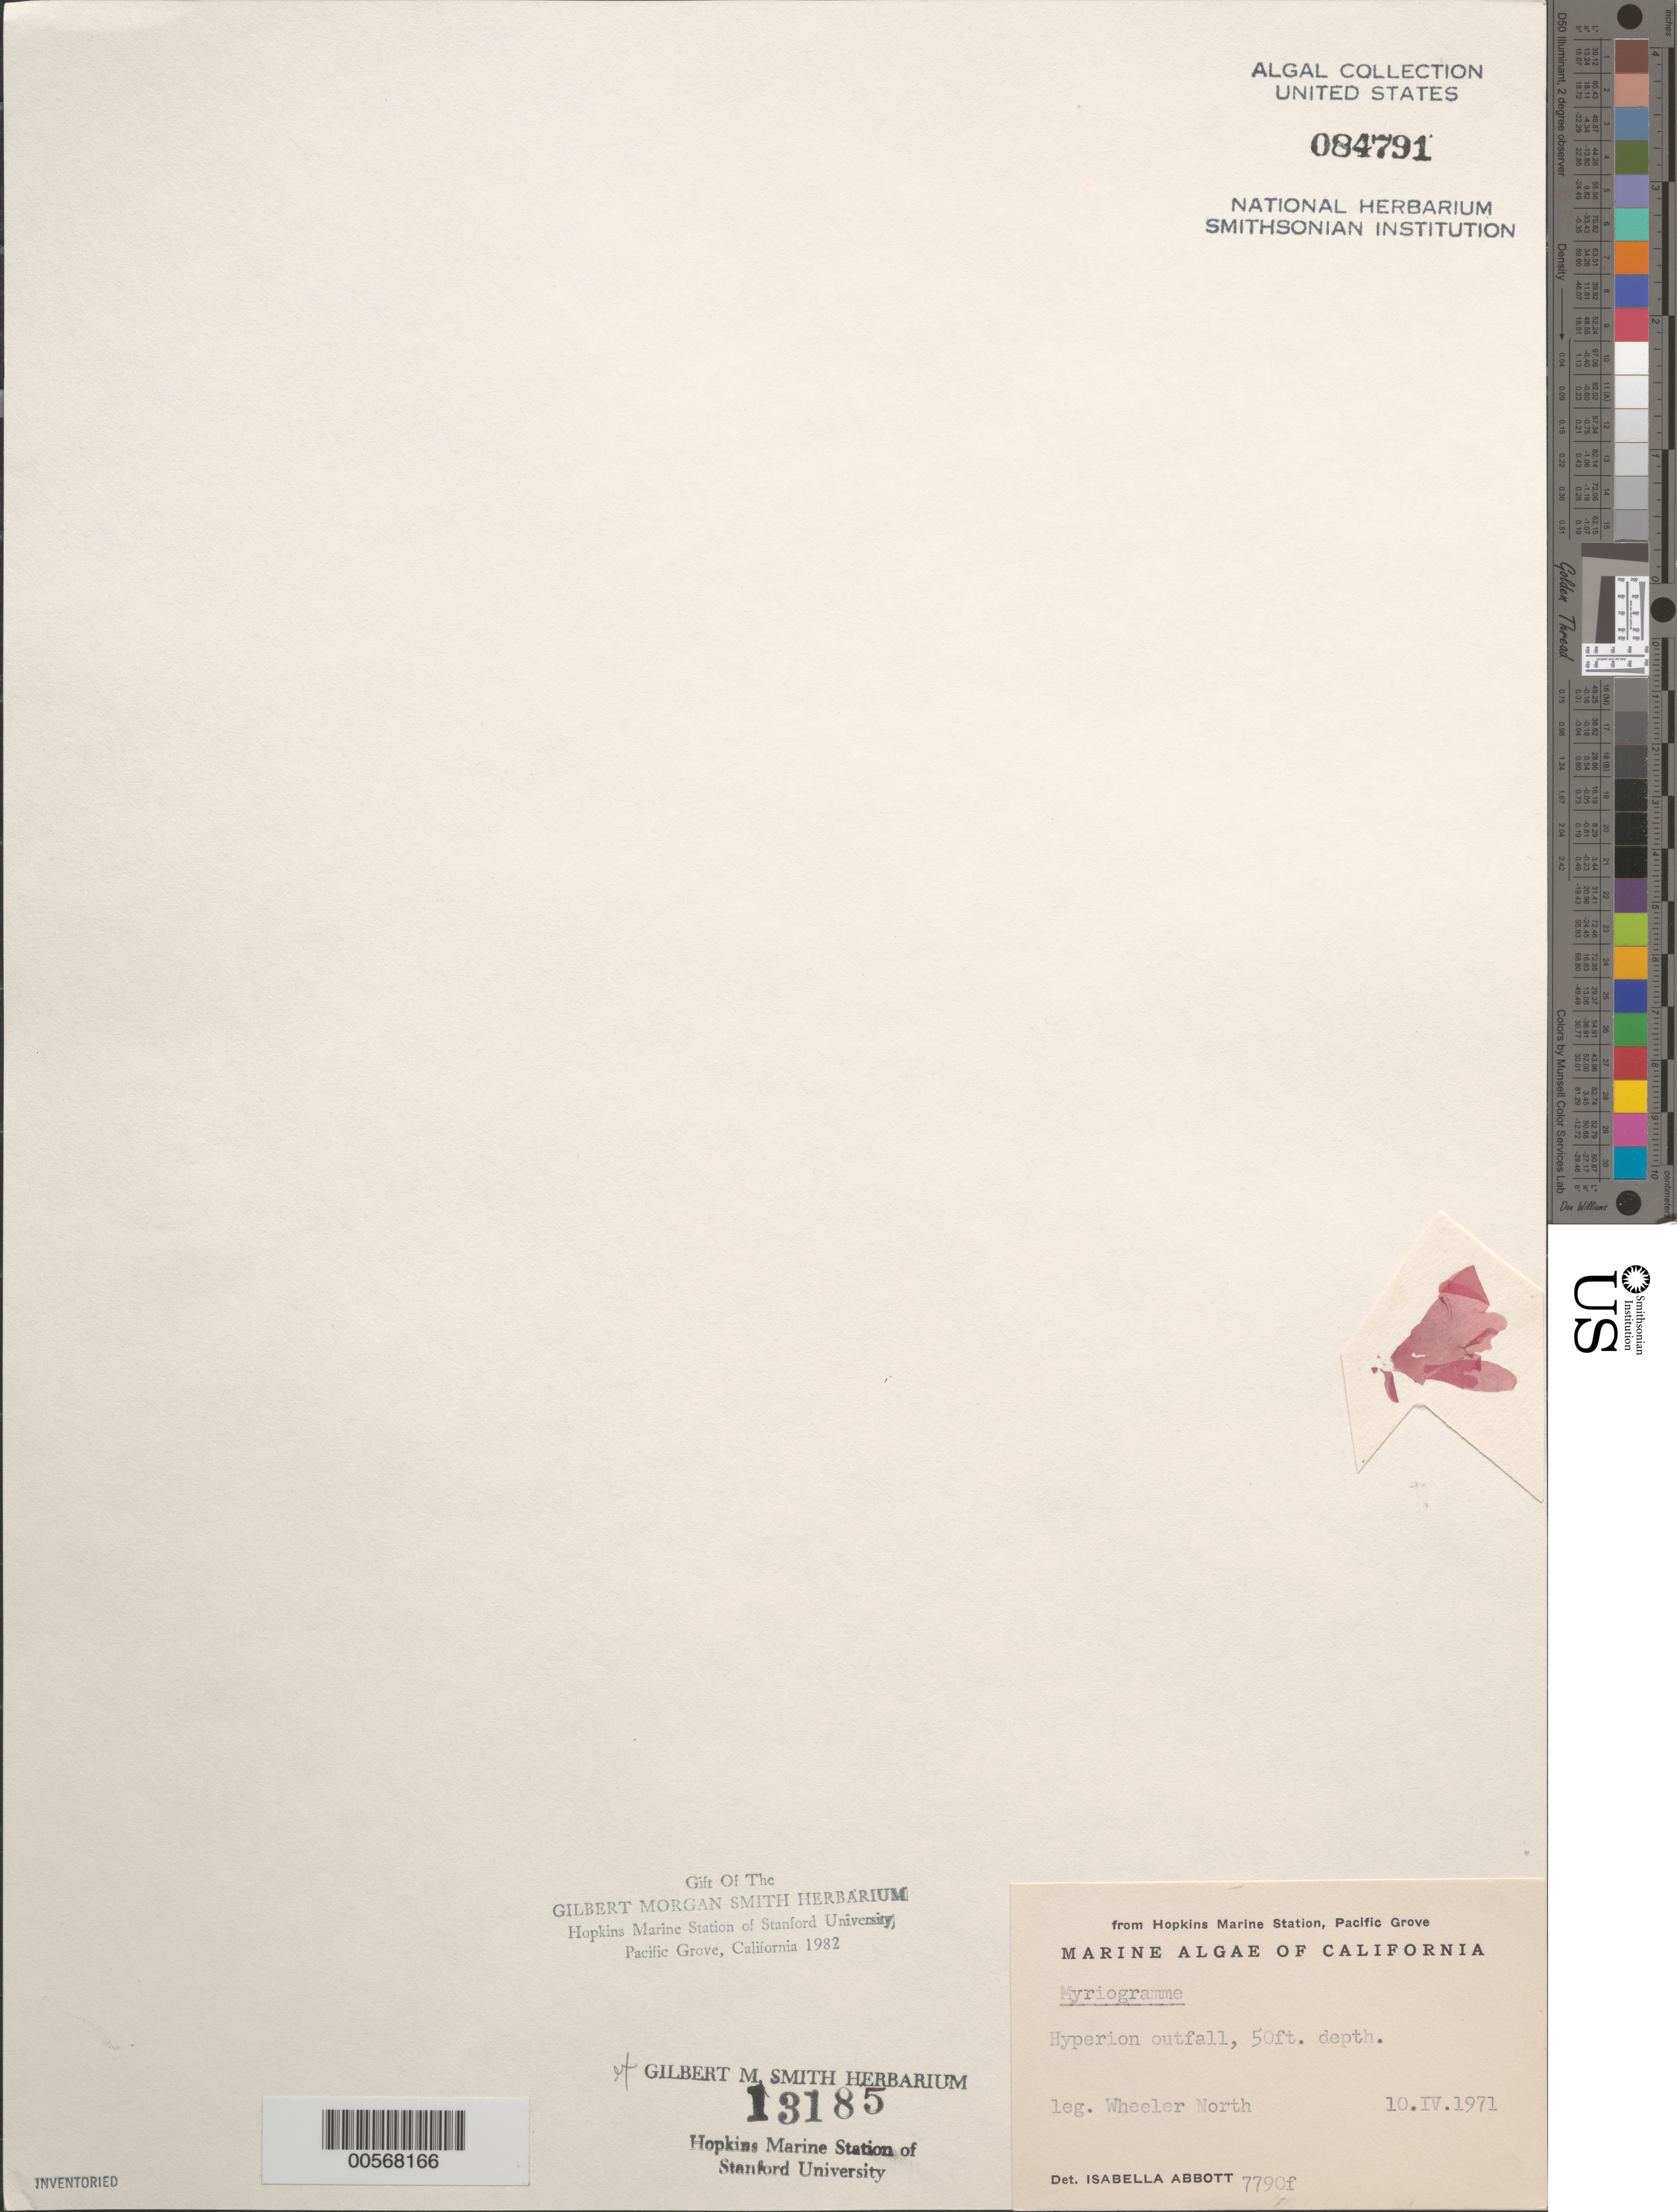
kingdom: Plantae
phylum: Rhodophyta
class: Florideophyceae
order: Ceramiales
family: Delesseriaceae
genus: Myriogramme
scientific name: Myriogramme sp.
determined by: Abbott, Isabella A.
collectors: W. North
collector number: IAA 7790f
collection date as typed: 10 Apr 1971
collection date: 1971-04-10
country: United States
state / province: California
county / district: Los Angeles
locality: Hyperion Outfall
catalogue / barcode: US 84791